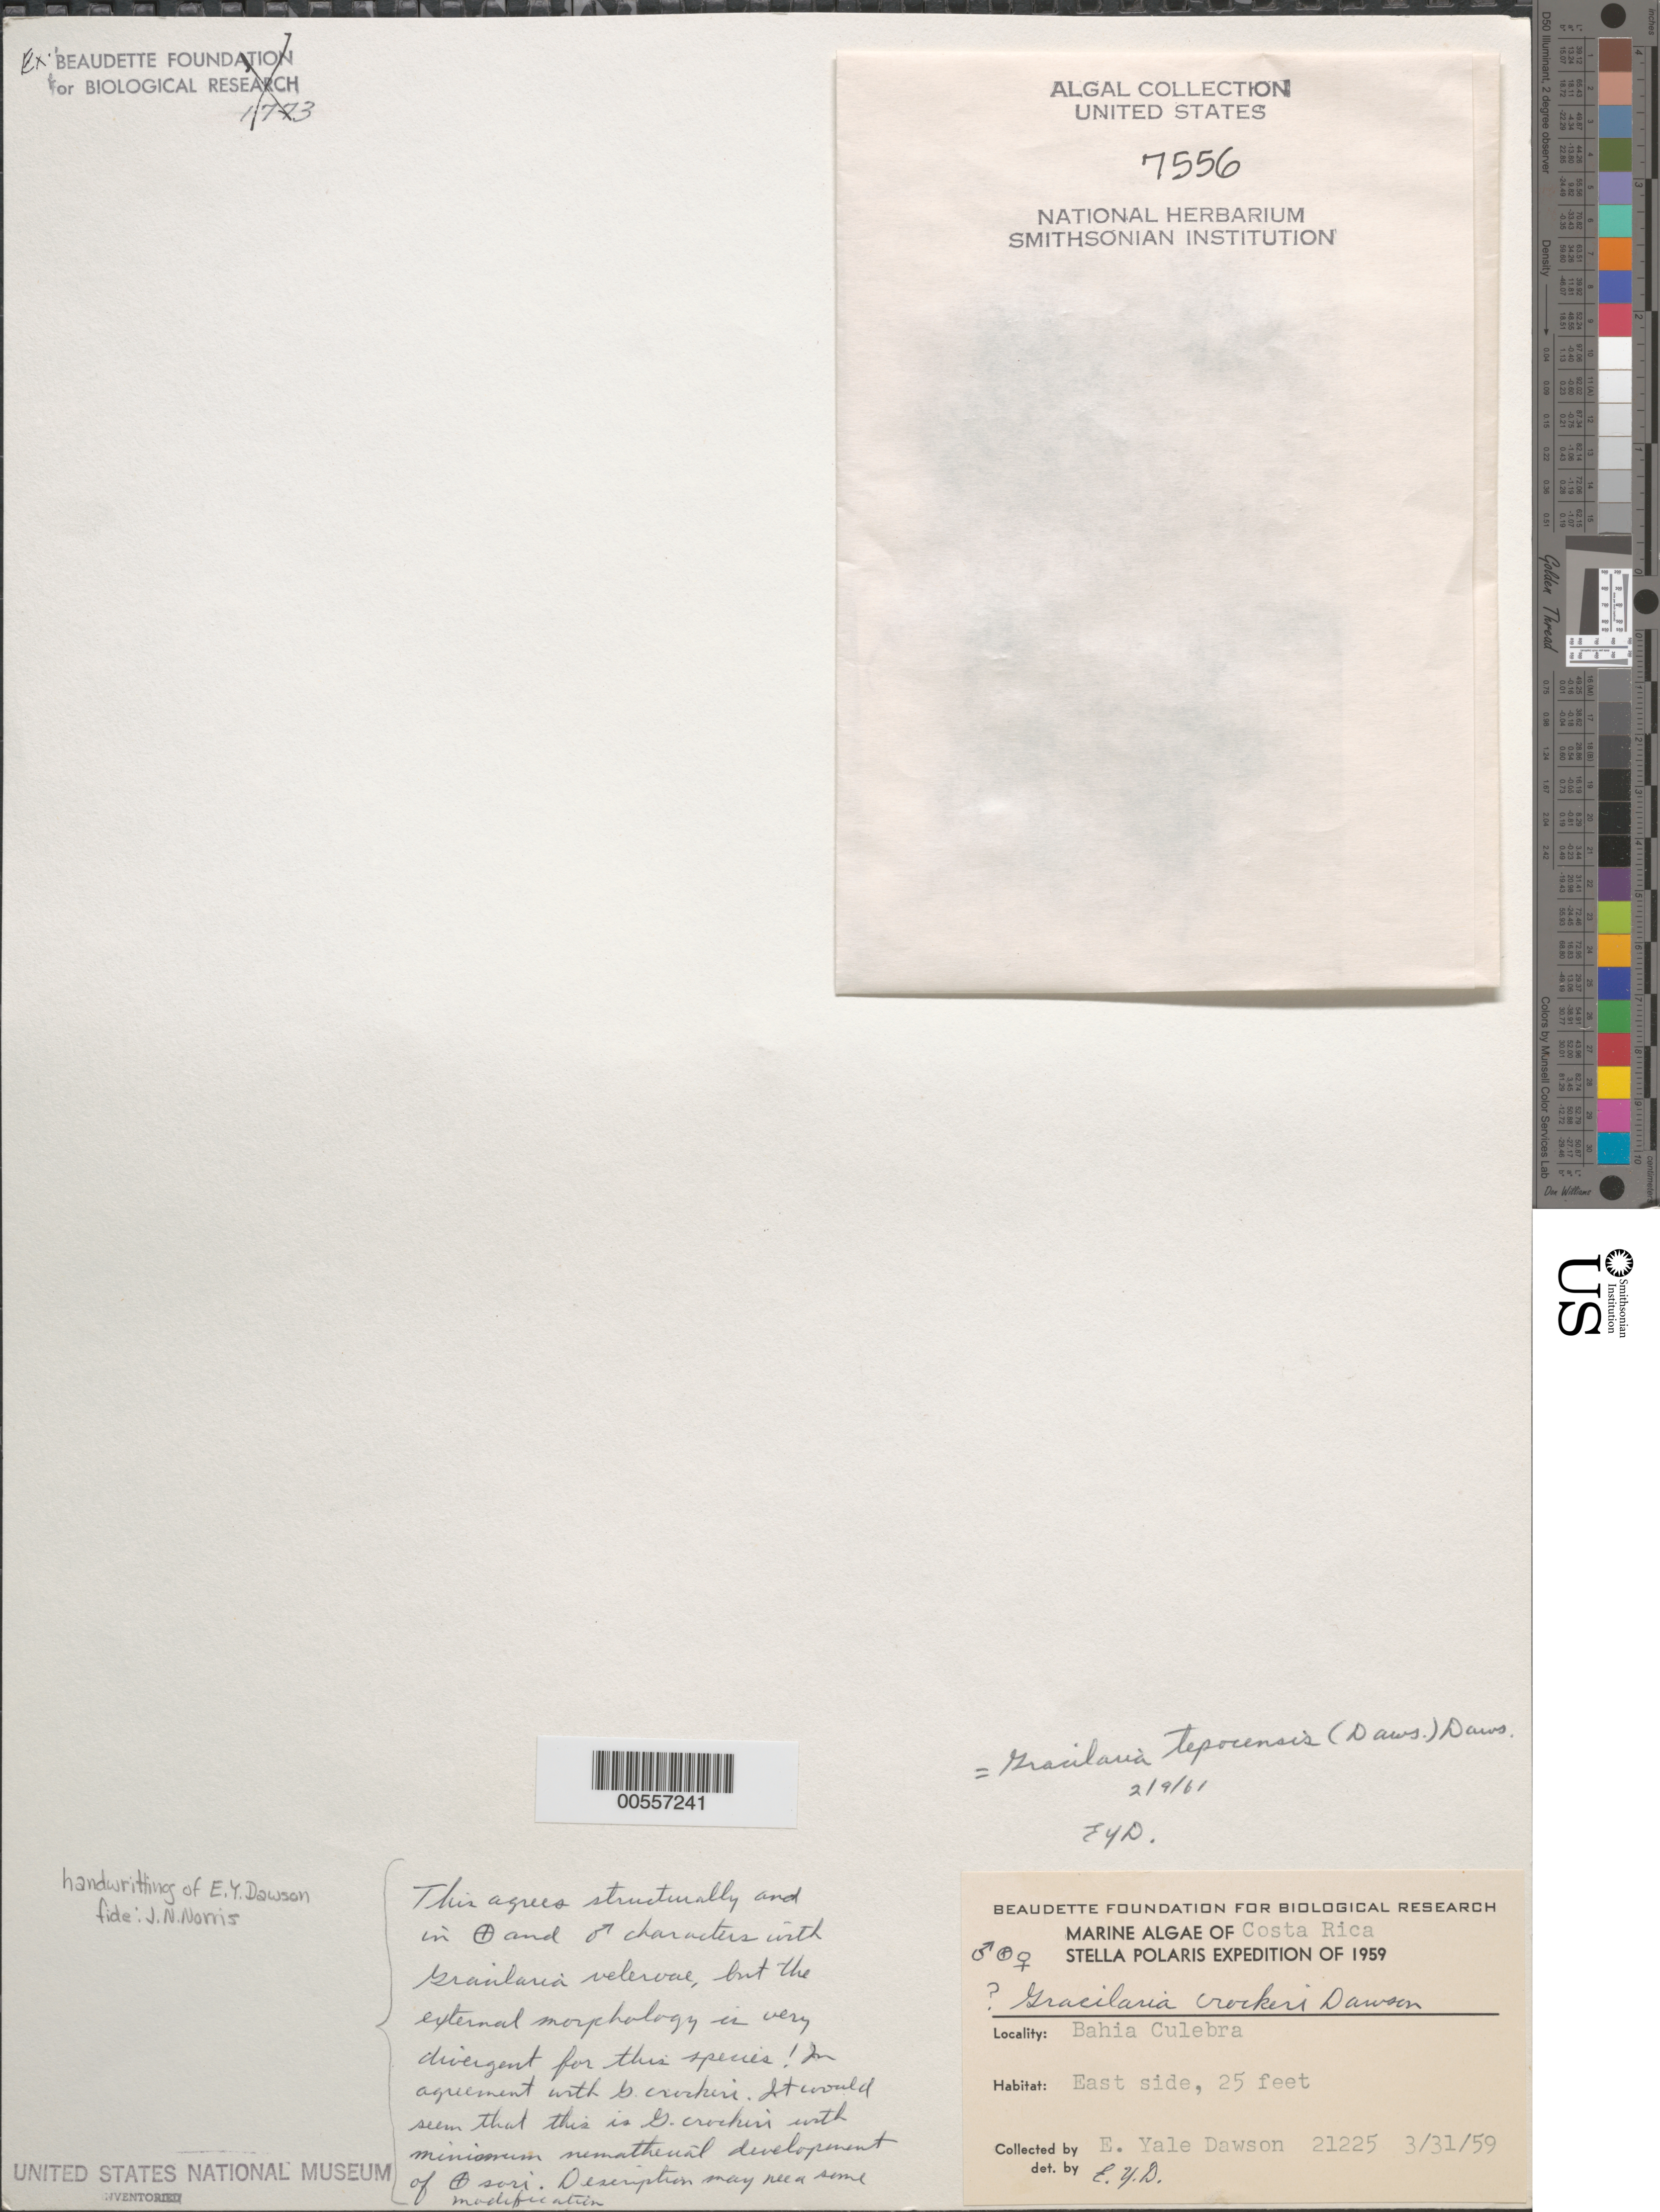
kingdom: Plantae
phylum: Rhodophyta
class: Florideophyceae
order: Gracilariales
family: Gracilariaceae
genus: Gracilaria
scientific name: Gracilaria tepocensis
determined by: Dawson, E. Y.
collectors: E. Y. Dawson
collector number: EYD 21225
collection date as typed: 31 Mar 1959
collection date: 1959-03-31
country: Costa Rica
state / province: Guanacaste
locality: Bahia Culebra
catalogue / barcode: US 7556